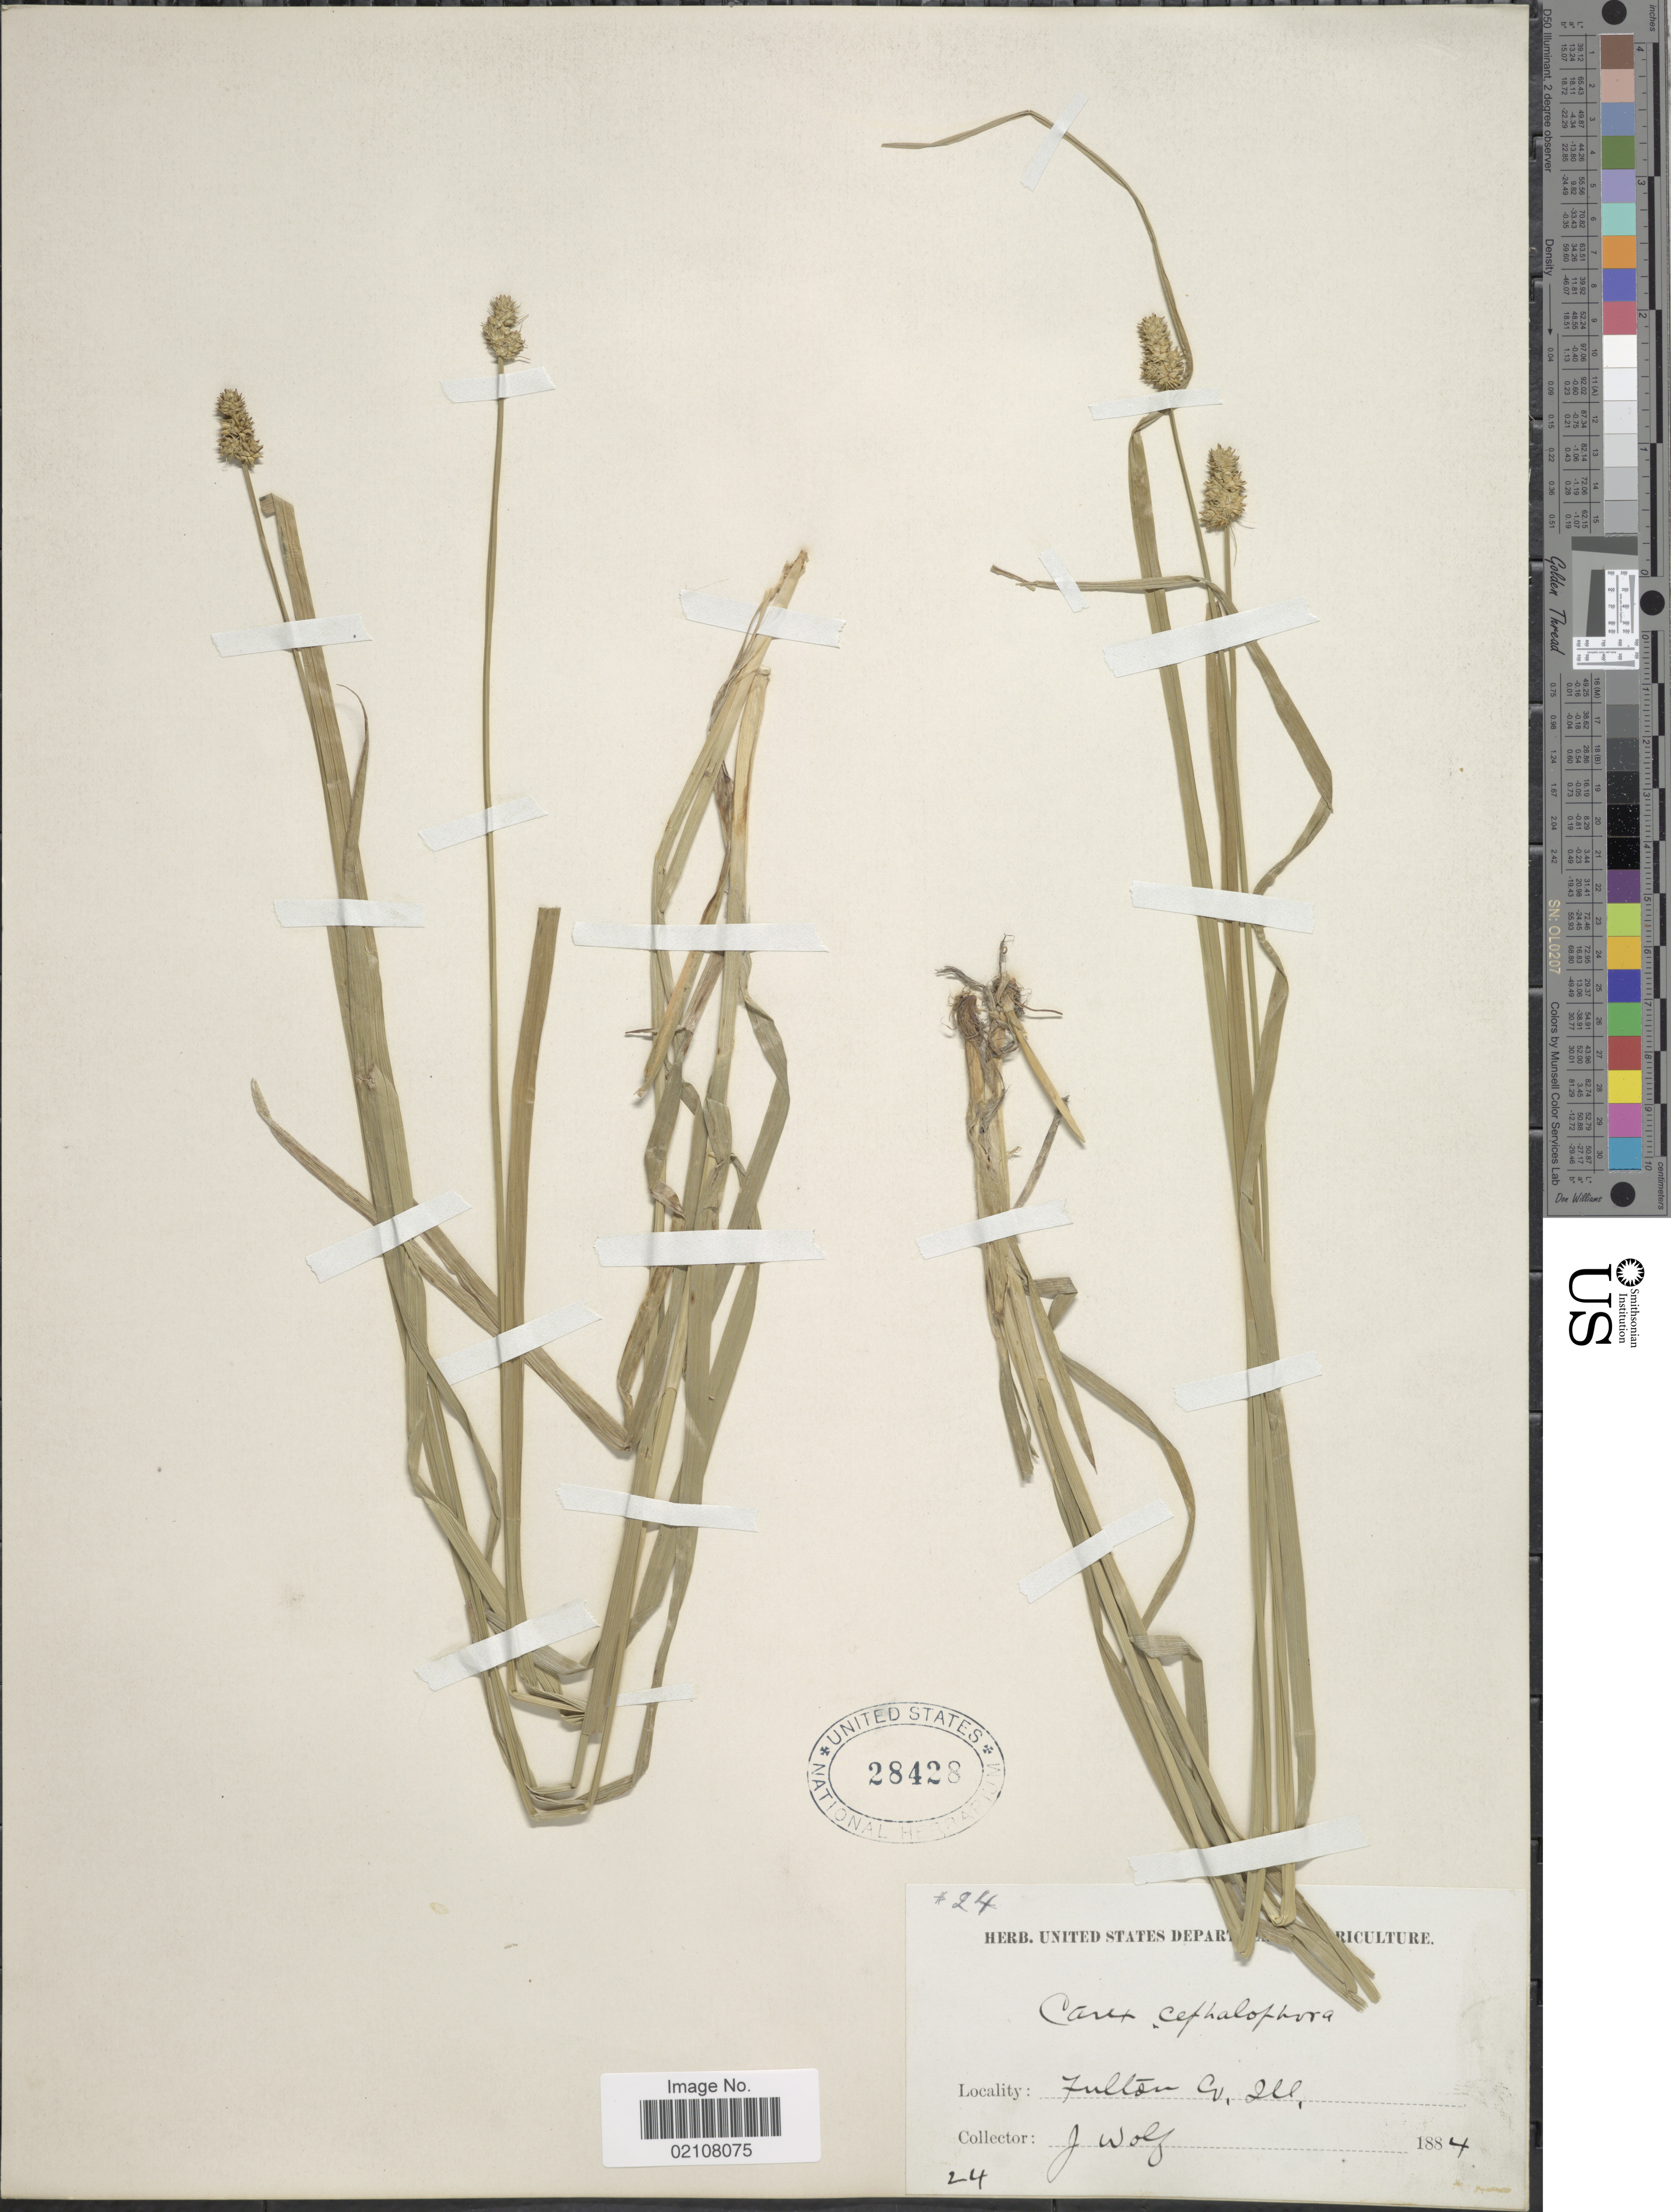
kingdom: Plantae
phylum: Tracheophyta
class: Liliopsida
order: Poales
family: Cyperaceae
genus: Carex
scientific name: Carex cephalophora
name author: Muhl. ex Willd.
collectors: J. Wolf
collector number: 24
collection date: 1884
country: United States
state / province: Illinois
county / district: Fulton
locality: [Filton] Co.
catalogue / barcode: US 28428